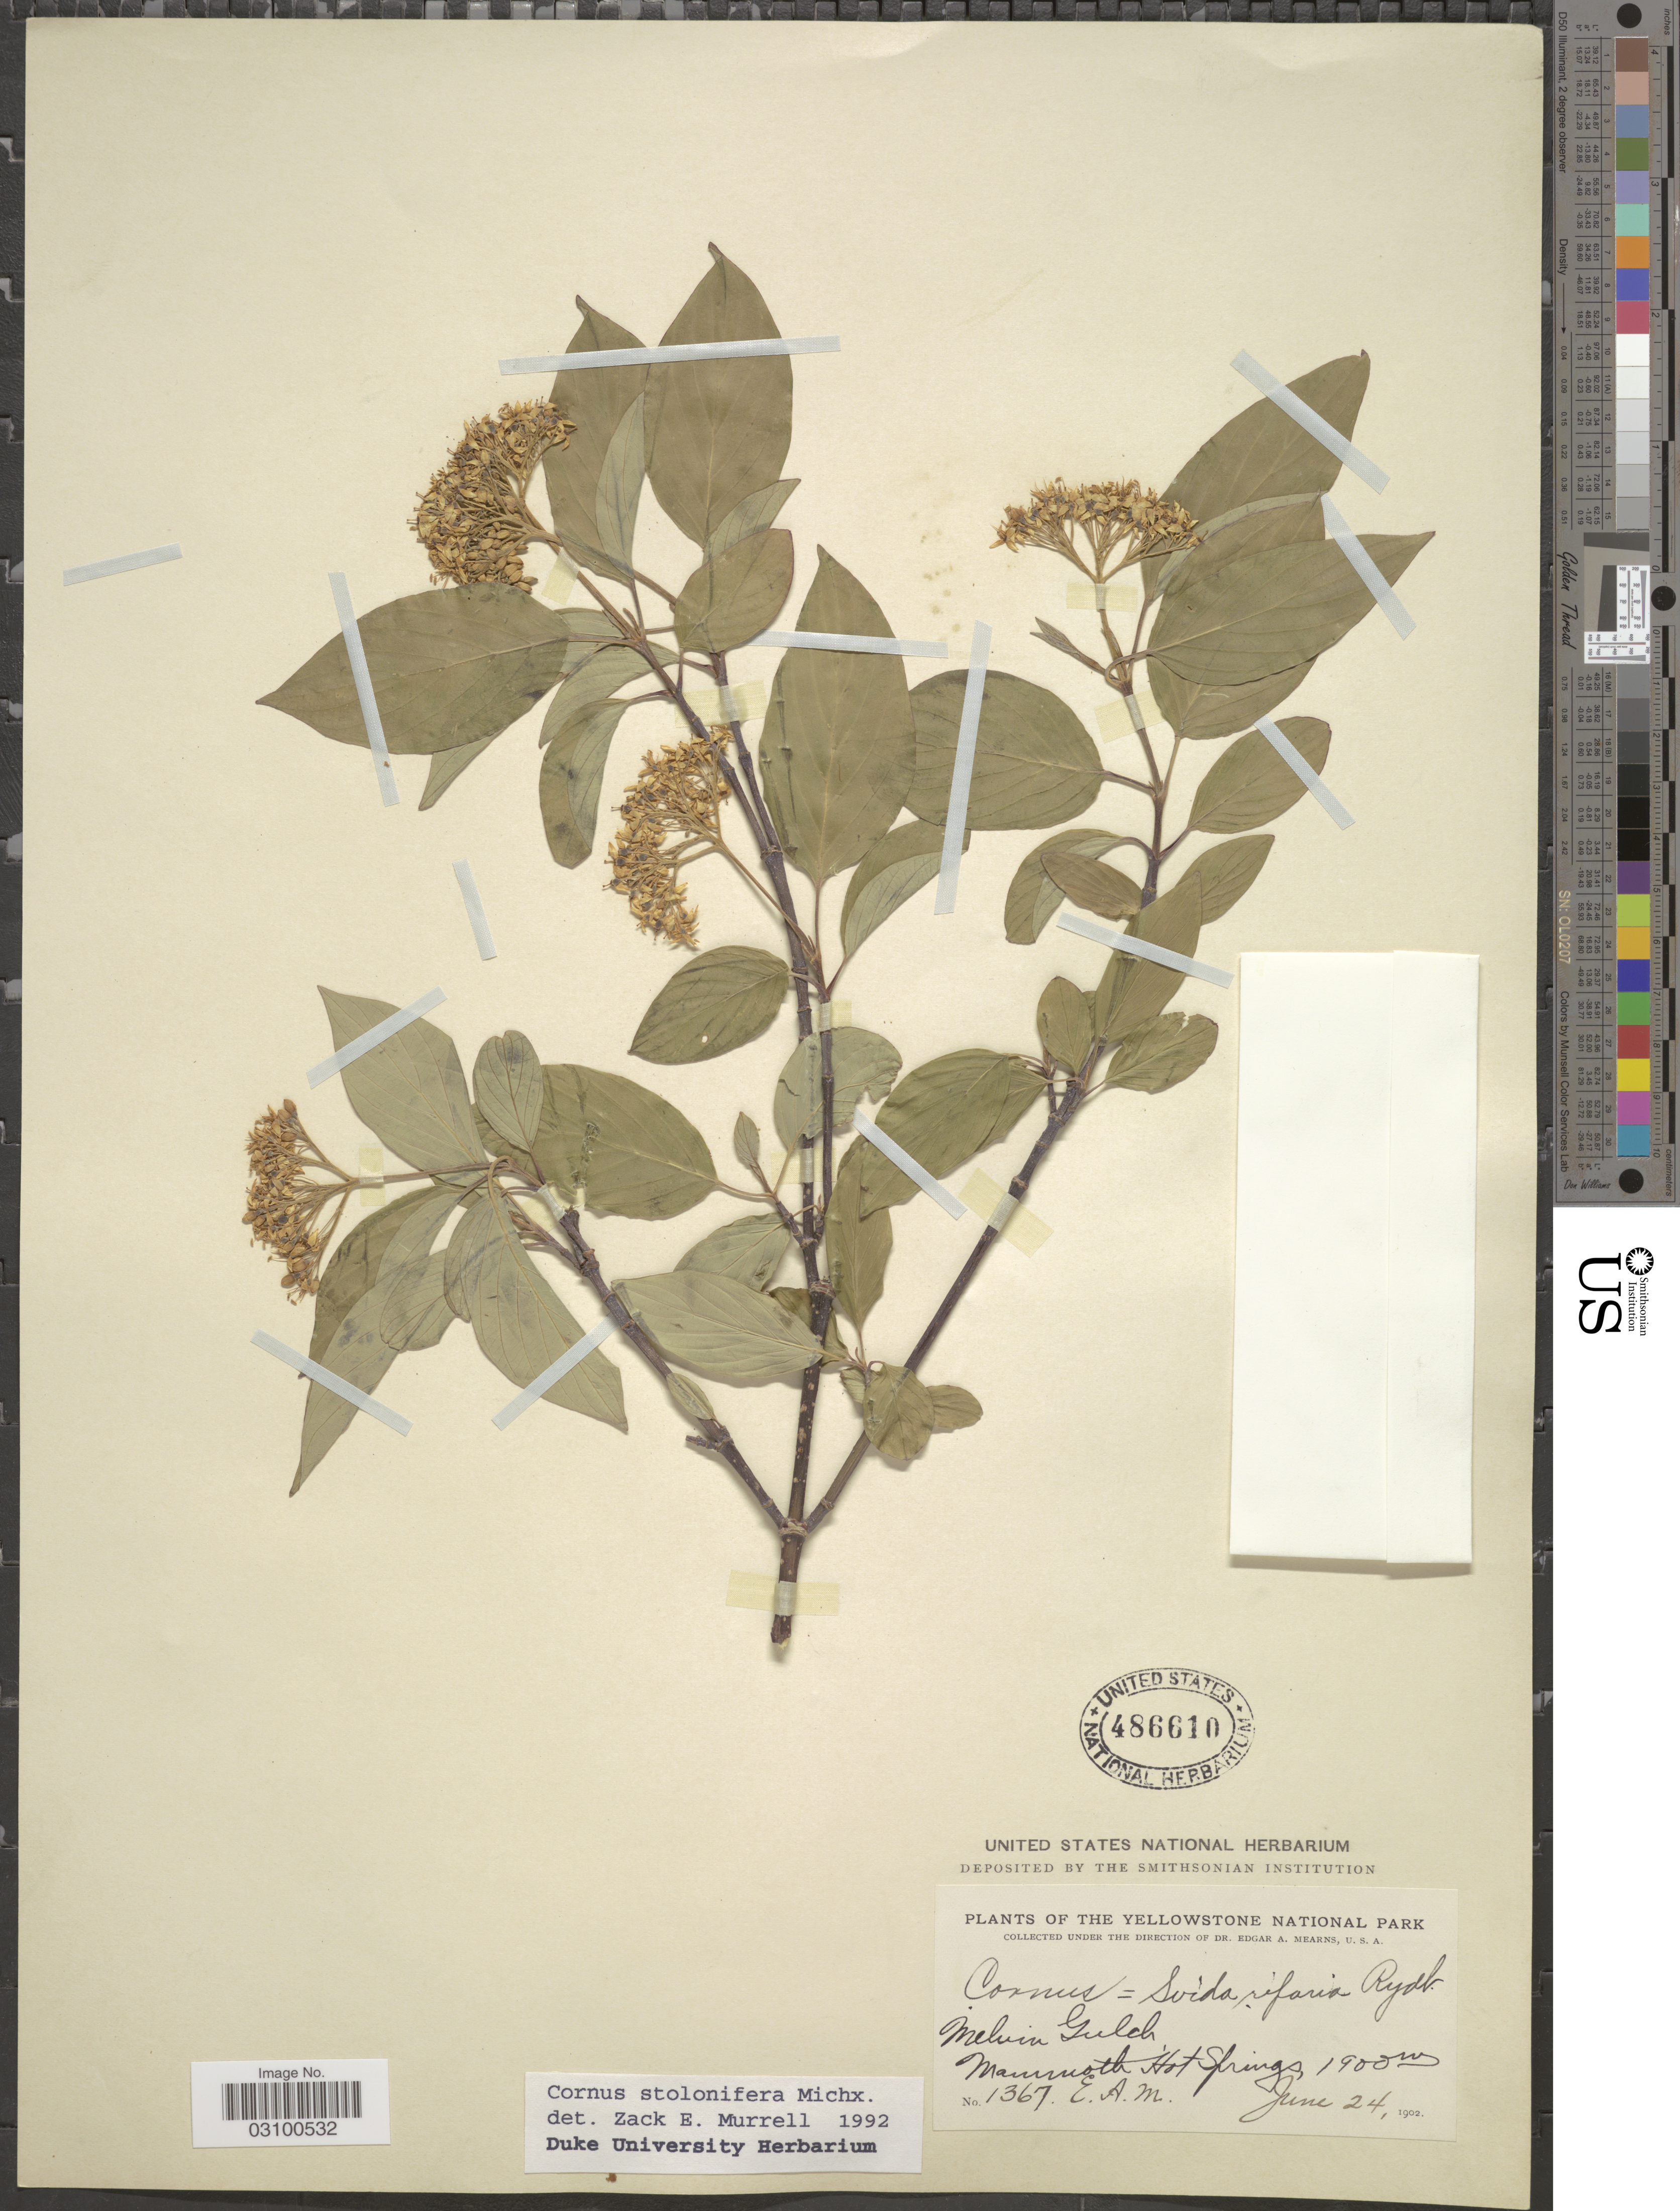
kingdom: Plantae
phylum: Tracheophyta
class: Magnoliopsida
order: Cornales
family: Cornaceae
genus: Cornus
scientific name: Cornus sericea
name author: L.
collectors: E. A. Mearns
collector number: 1367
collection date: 1902-06-24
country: United States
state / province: Wyoming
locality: Yellowstone National Park. Melvin Gulch. Mammoth Hot Springs.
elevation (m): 1900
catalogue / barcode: US 486610